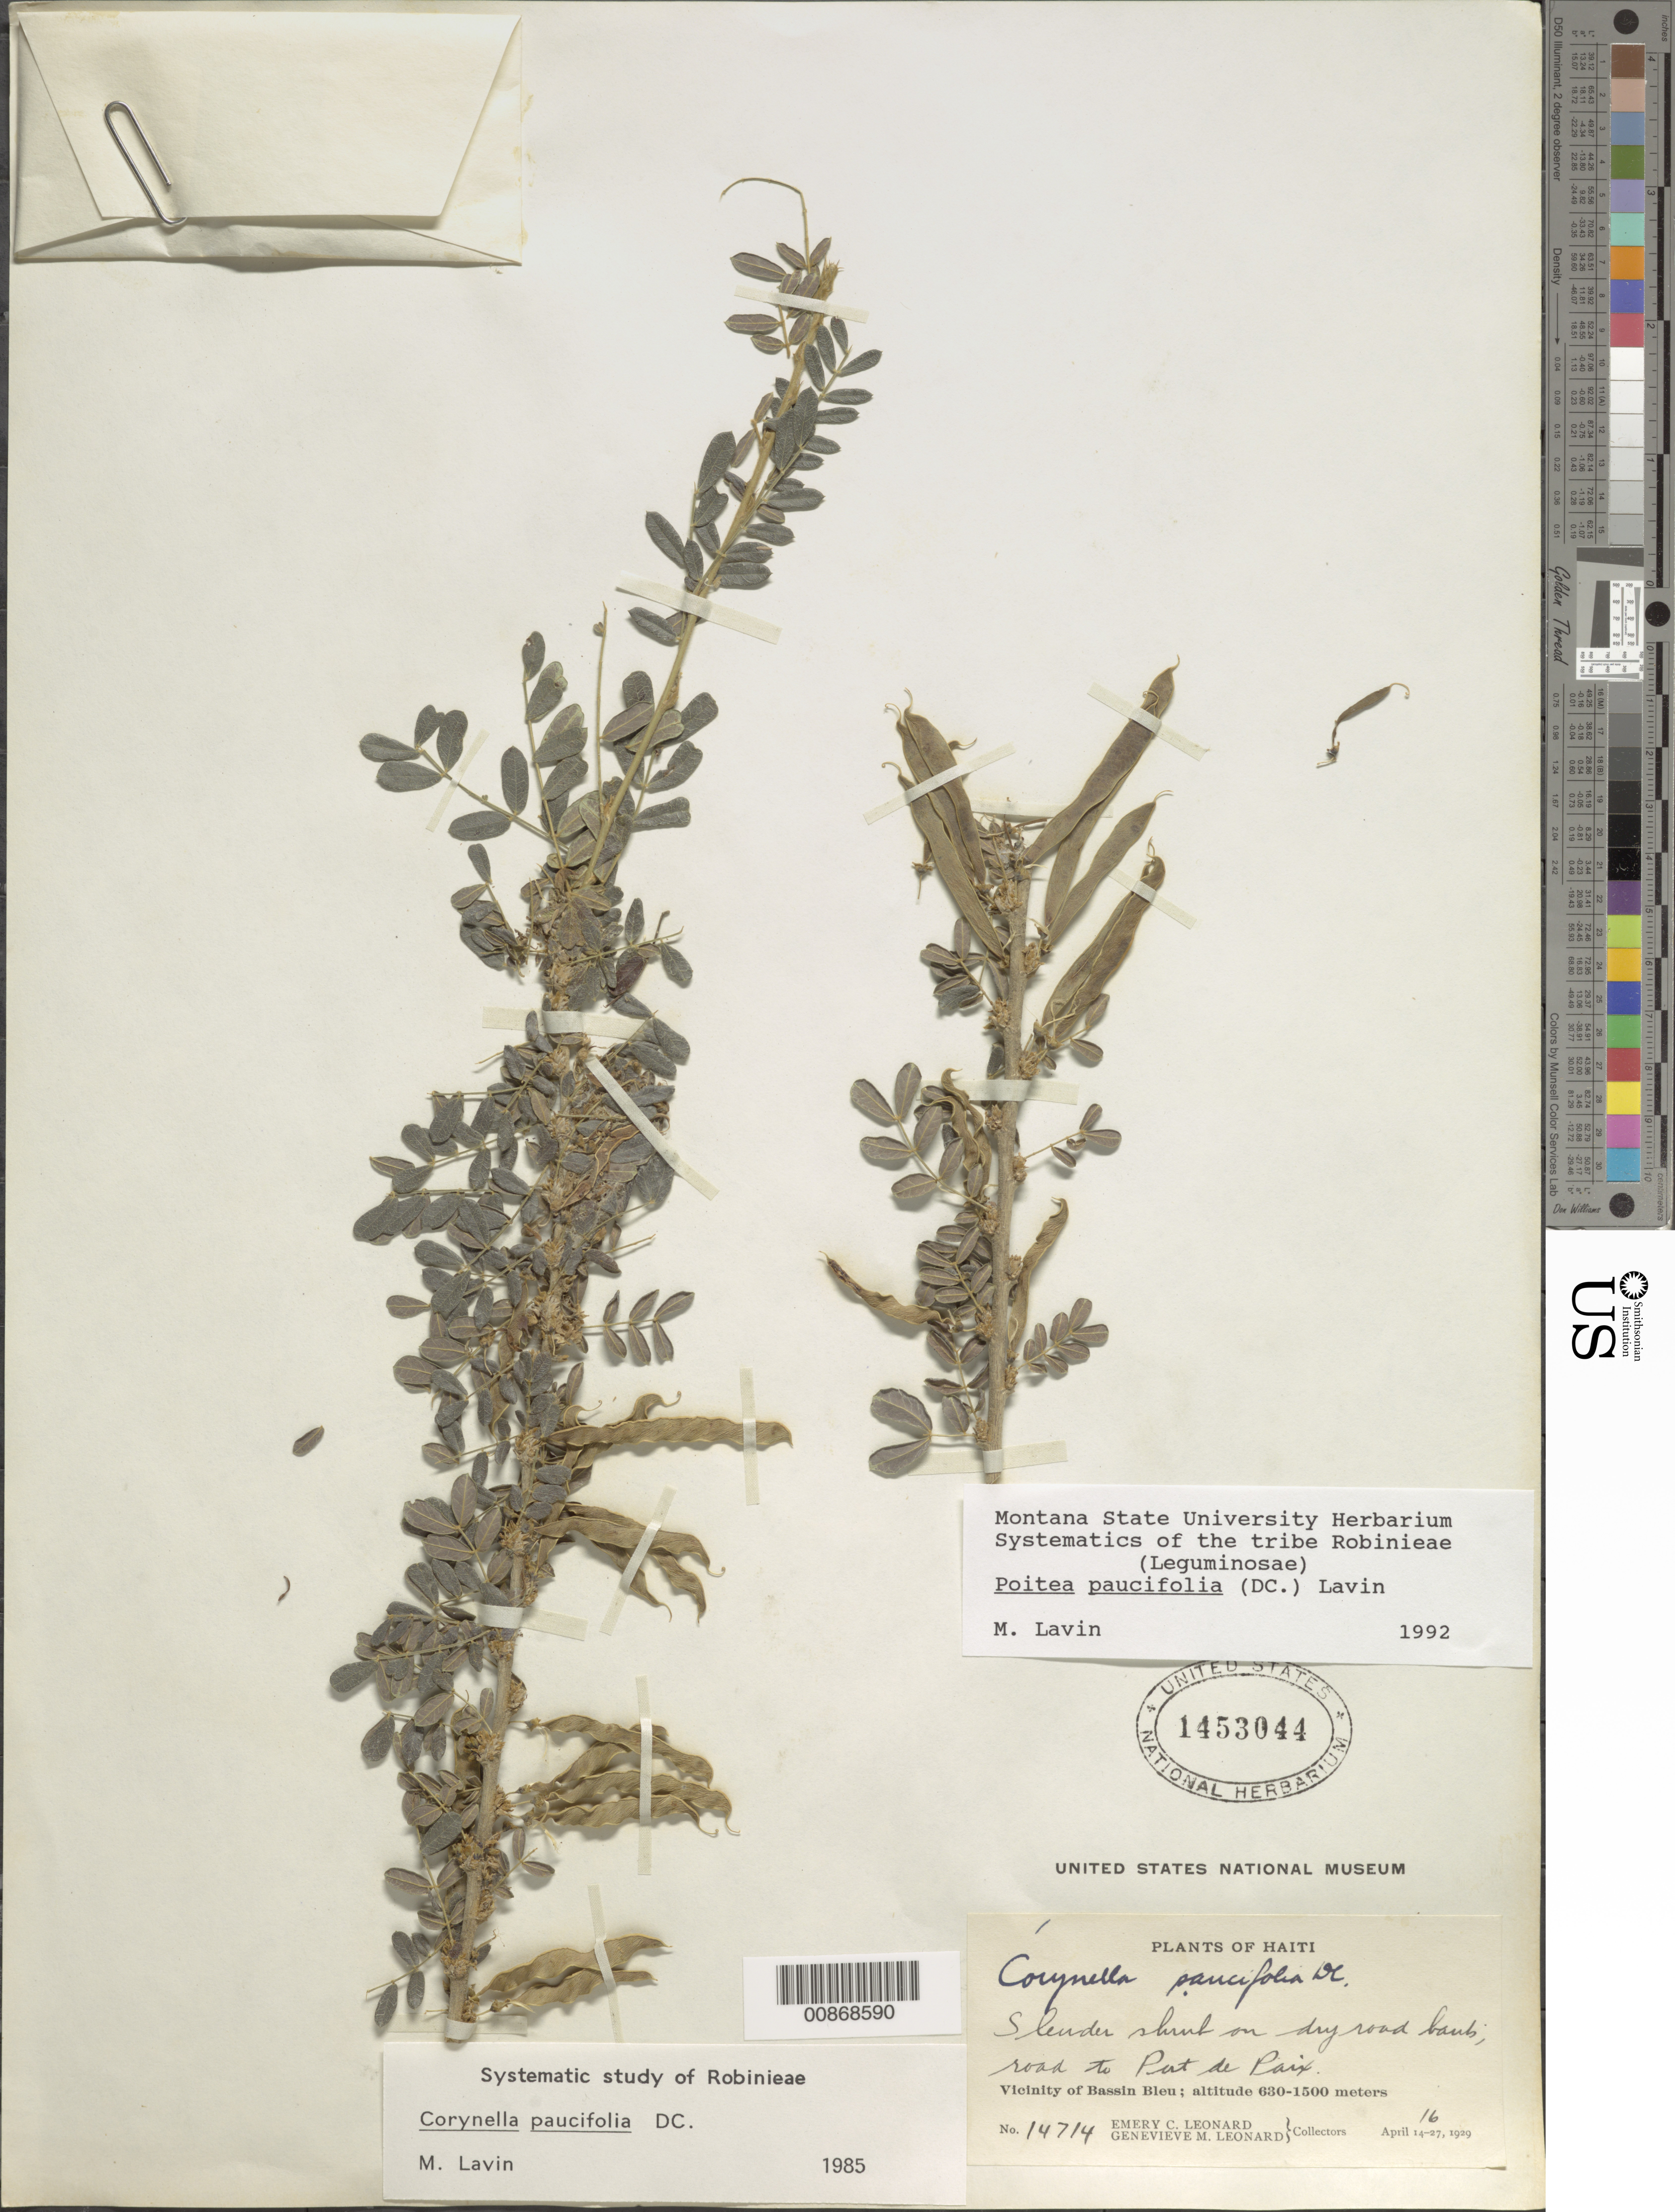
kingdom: Plantae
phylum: Tracheophyta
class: Magnoliopsida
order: Fabales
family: Fabaceae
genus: Poitea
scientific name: Poitea paucifolia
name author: (DC.) Lavin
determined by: Lavin, M.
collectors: E. C. Leonard & G. M. Leonard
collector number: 14714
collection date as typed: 16 Apr 1929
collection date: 1929-04-16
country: Haiti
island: Hispaniola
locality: Vicinity of Bassin Bleu. Road to Port de Paix.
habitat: Dry road bank.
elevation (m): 630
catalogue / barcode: US 1453044